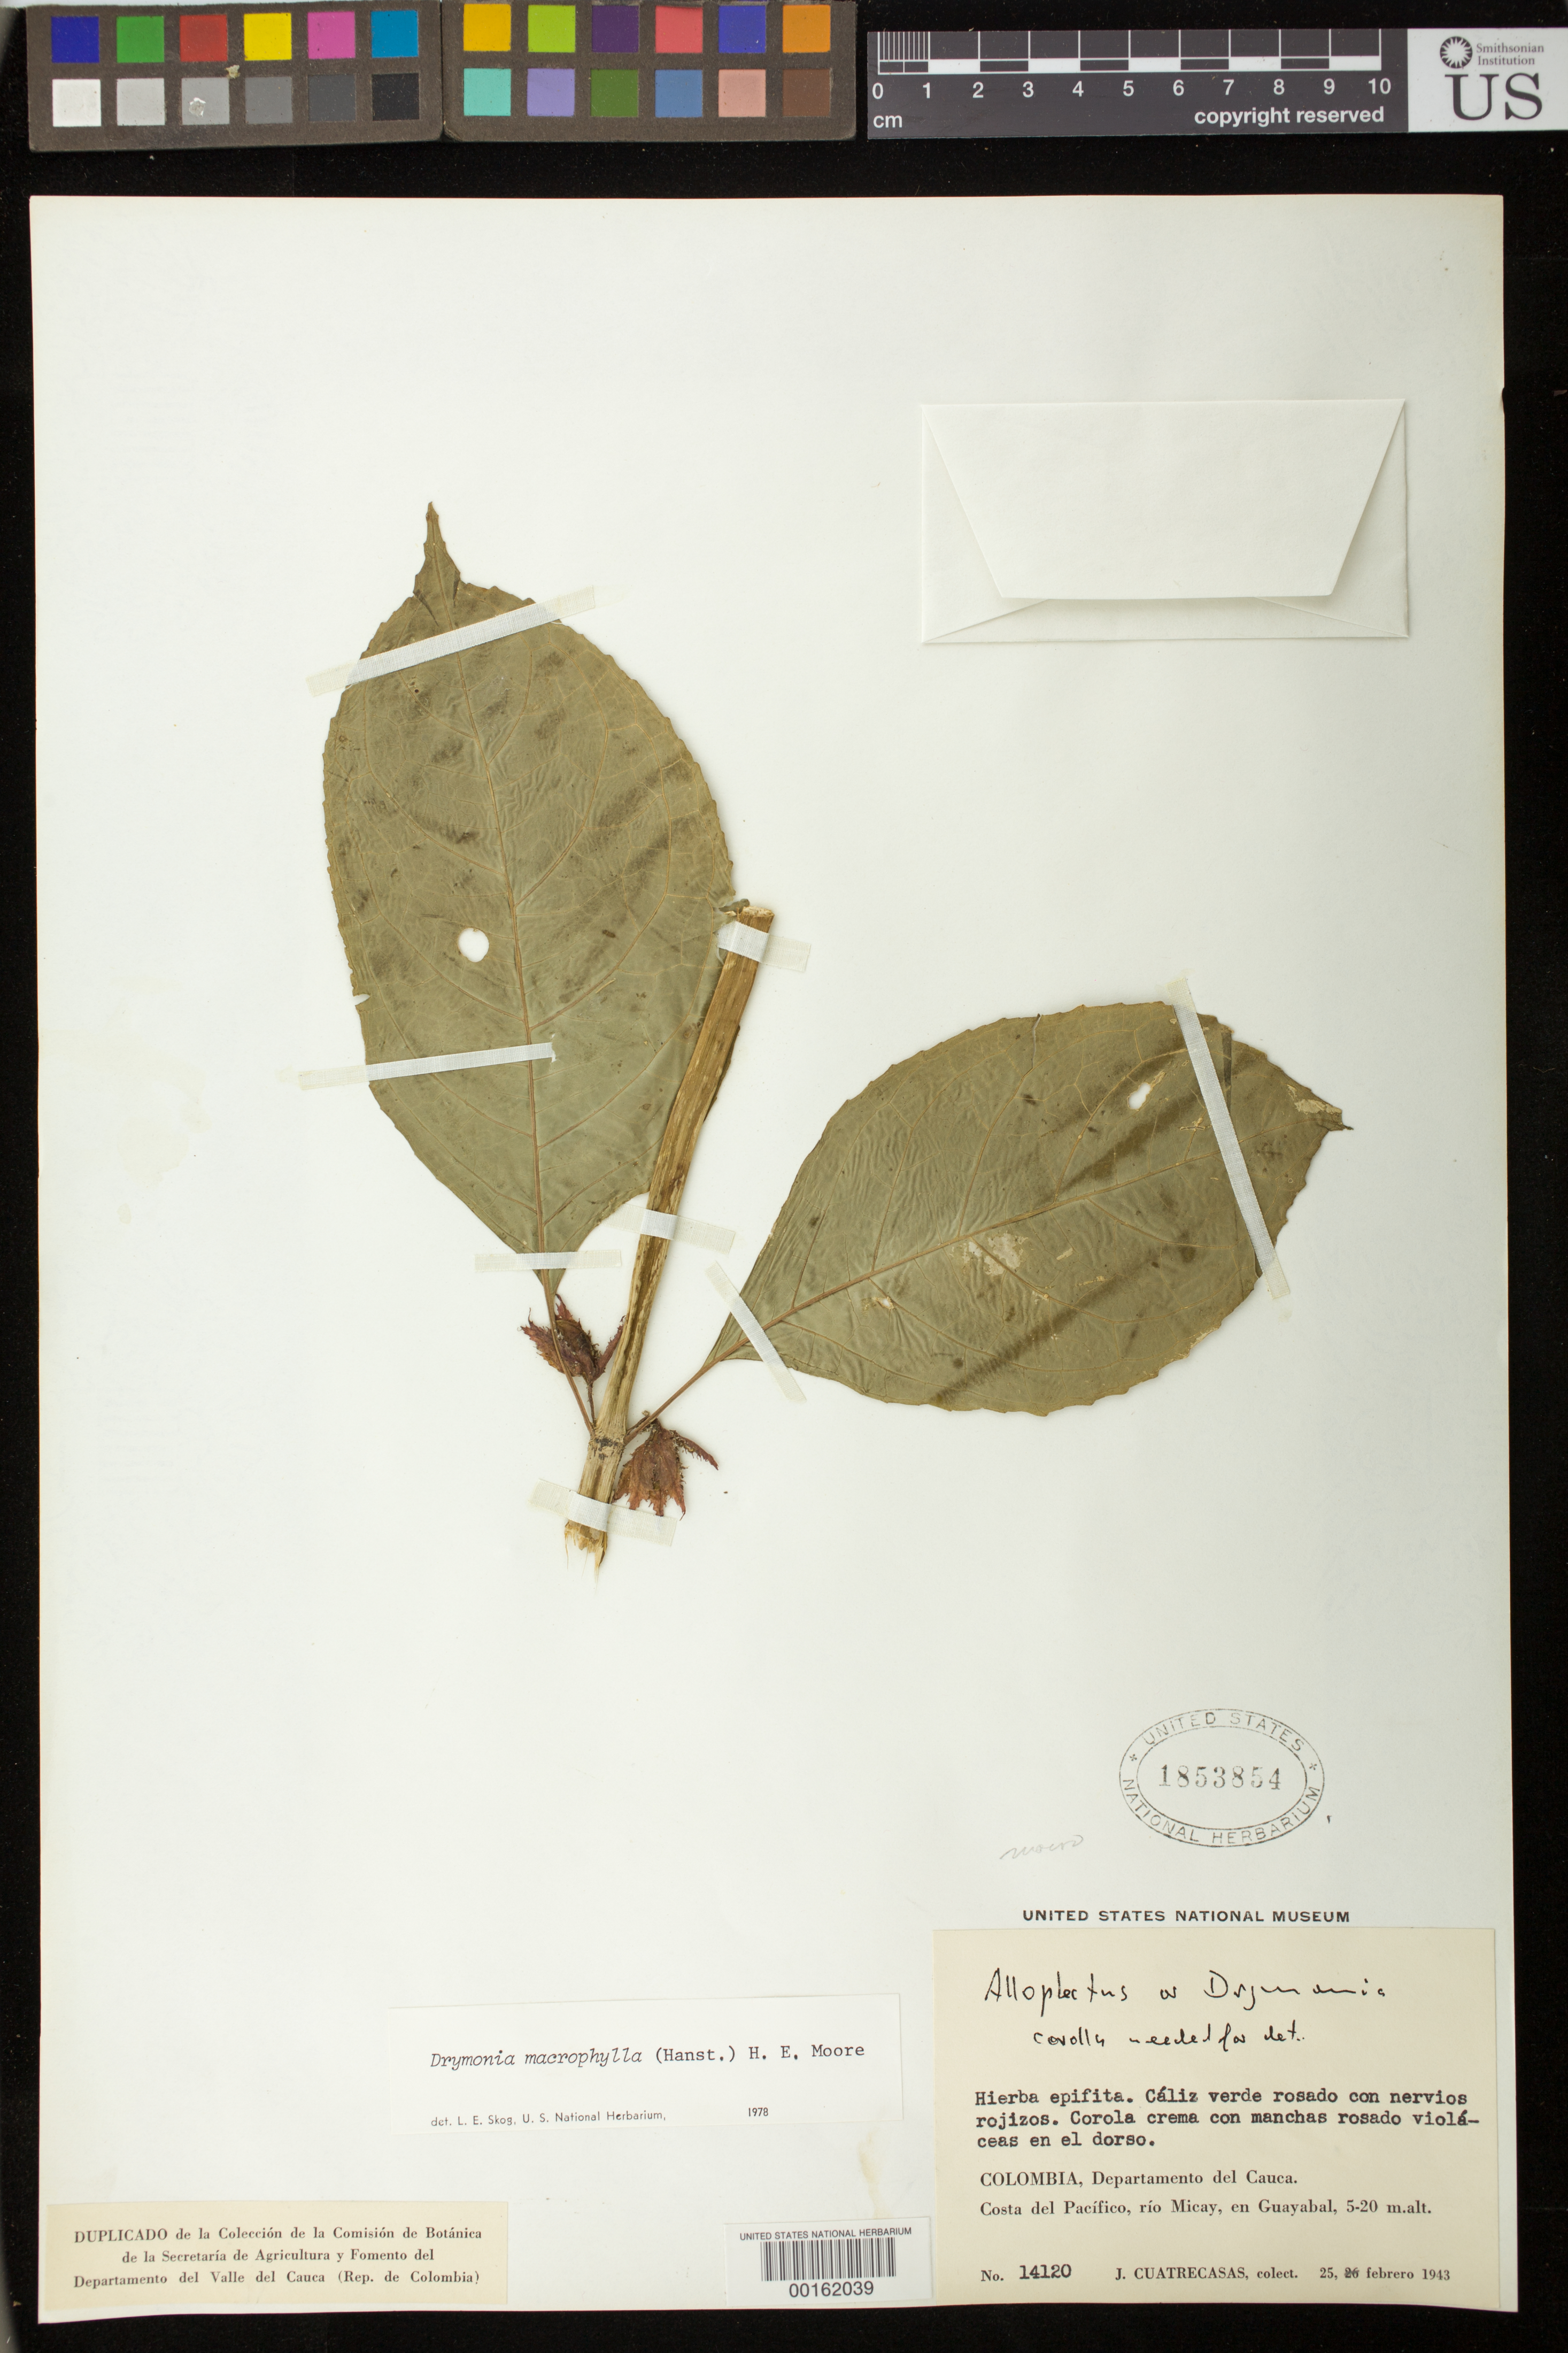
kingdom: Plantae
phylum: Tracheophyta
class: Magnoliopsida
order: Lamiales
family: Gesneriaceae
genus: Drymonia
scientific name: Drymonia macrophylla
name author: (Oerst.) H.E. Moore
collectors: J. Cuatrecasas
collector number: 14120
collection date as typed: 25 Feb 1943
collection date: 1943-02-25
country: Colombia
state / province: Cauca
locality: Pacific coast, Río Micay, in Guayabal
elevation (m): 5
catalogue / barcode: US 1853854